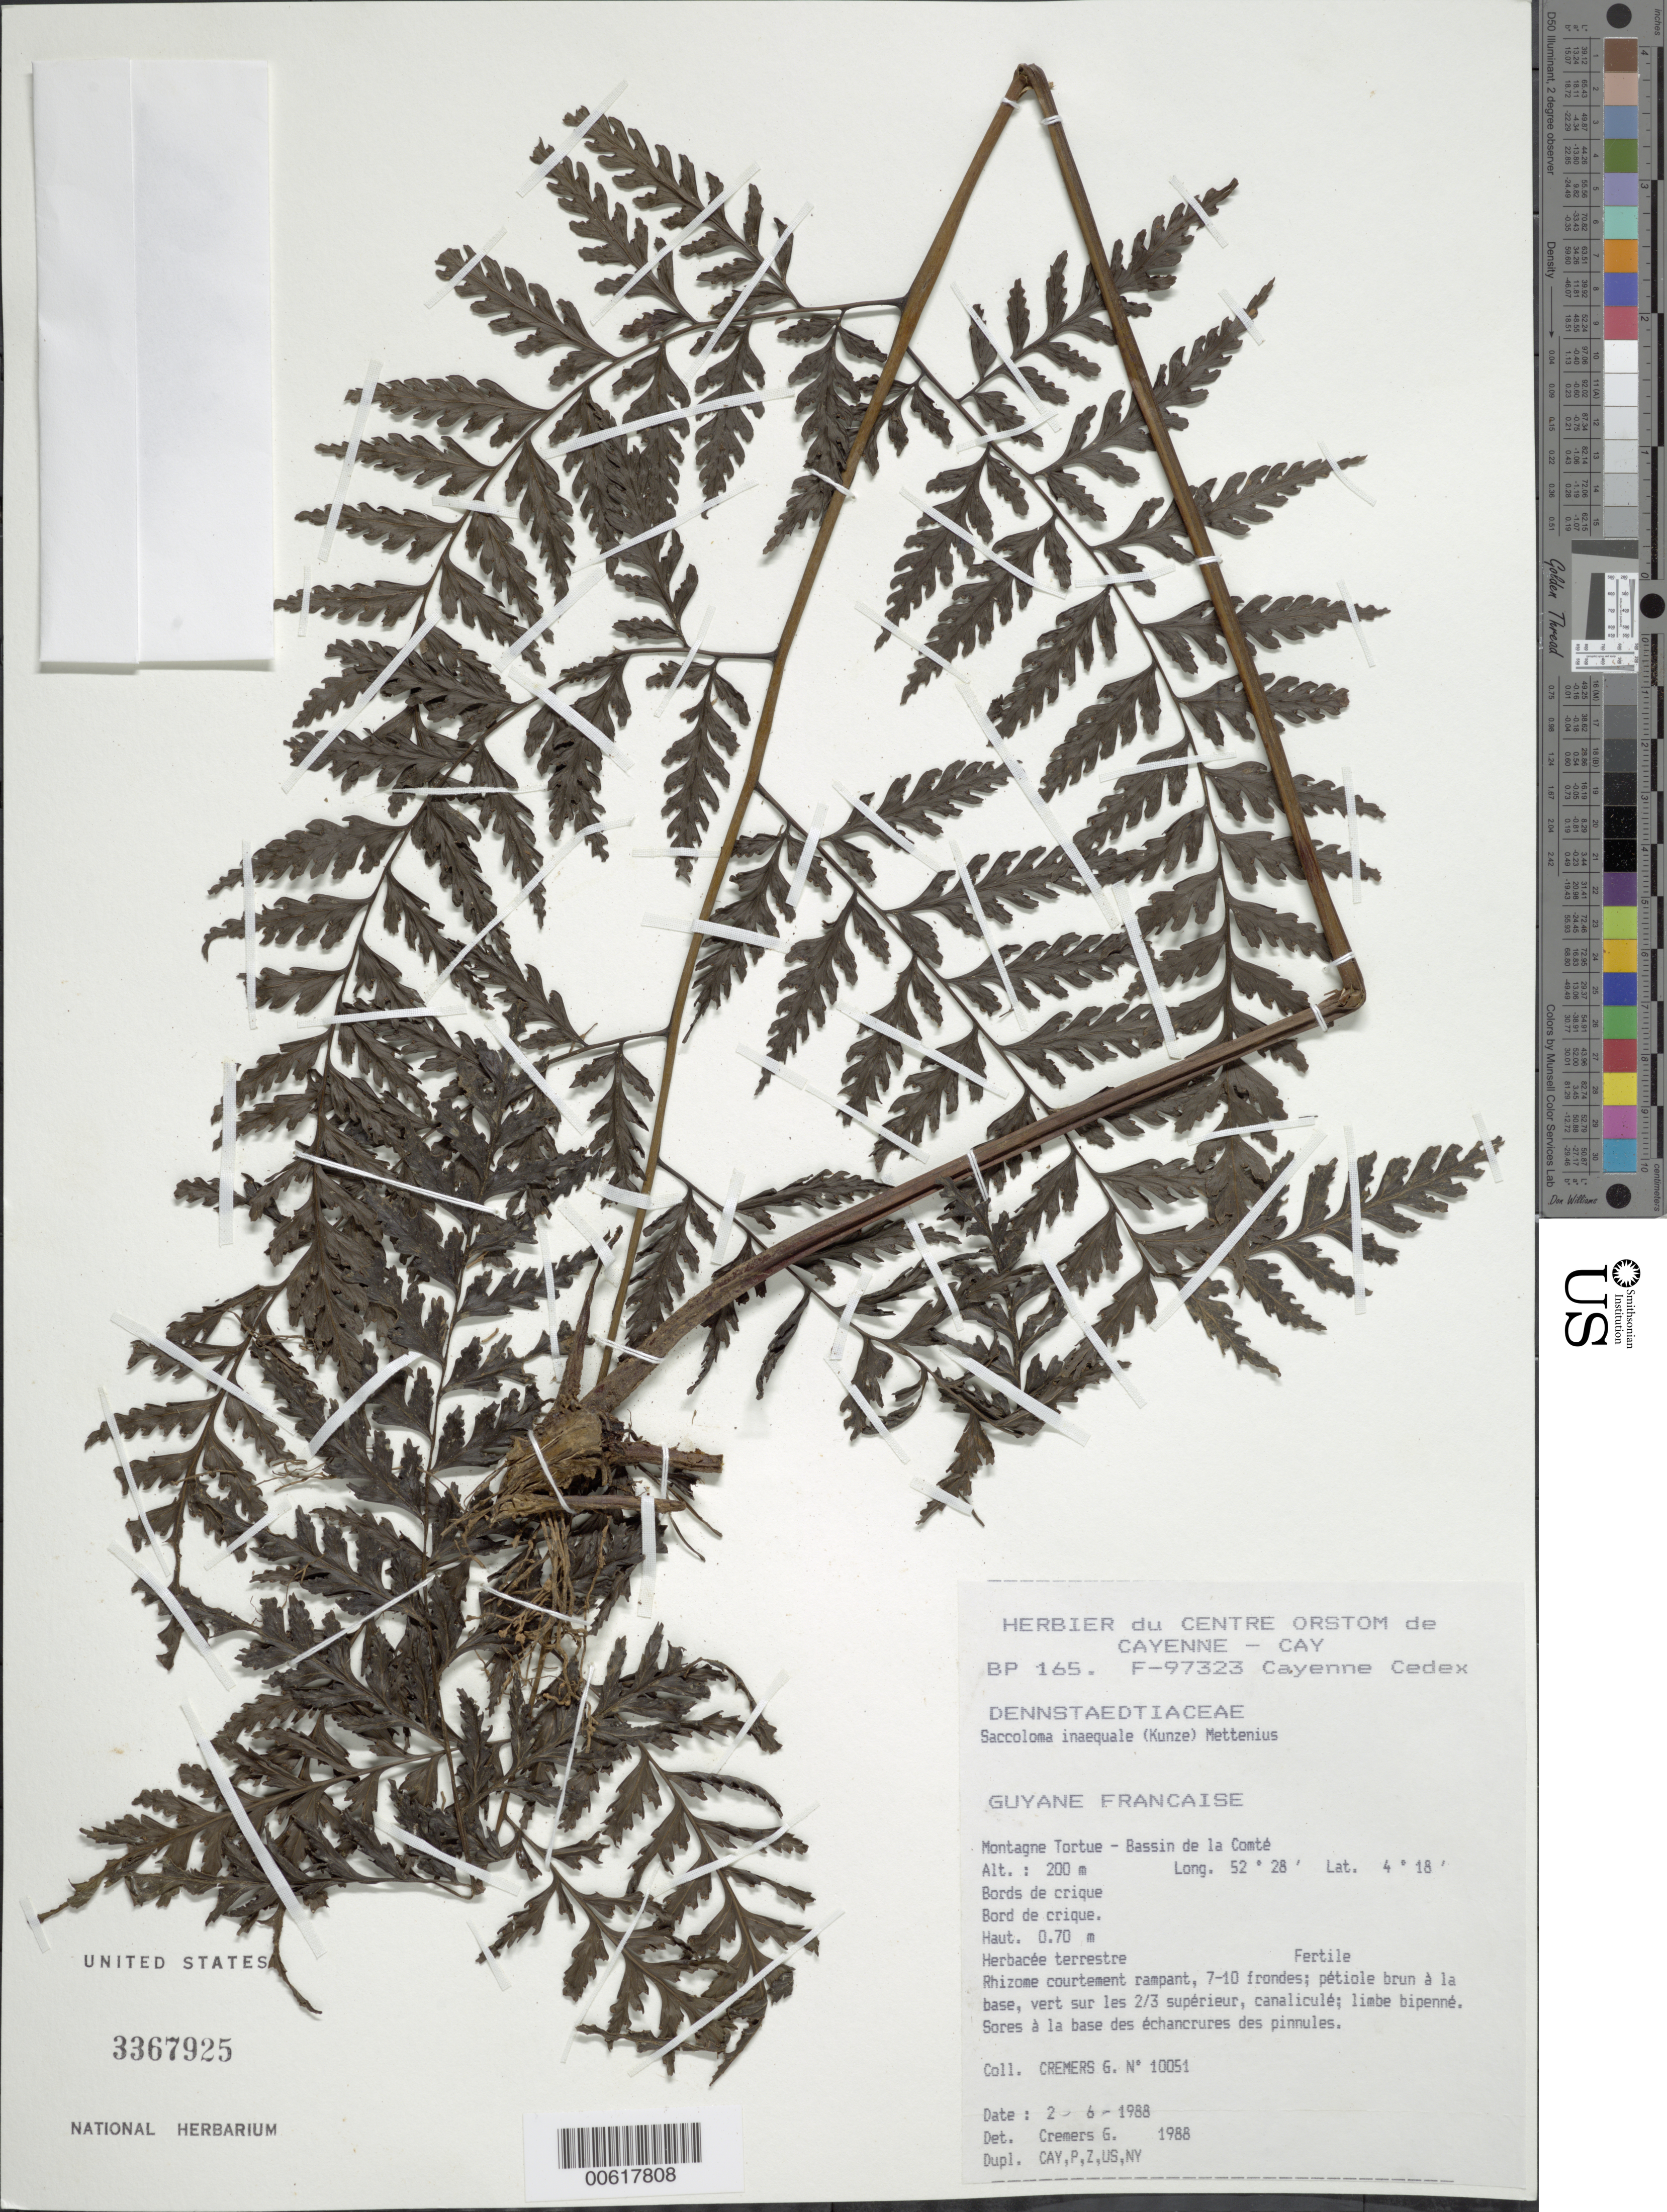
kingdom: Plantae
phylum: Tracheophyta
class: Polypodiopsida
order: Polypodiales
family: Saccolomataceae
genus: Saccoloma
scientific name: Saccoloma inaequale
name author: (Kunze) Mett.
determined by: Cremers, Georges A.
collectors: G. Cremers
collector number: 10051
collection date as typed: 2-Jun-88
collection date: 1988-06-02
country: French Guiana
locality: Montagne Tortue, Bassin de la Comte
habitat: Along creek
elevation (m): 200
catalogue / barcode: US 3367925